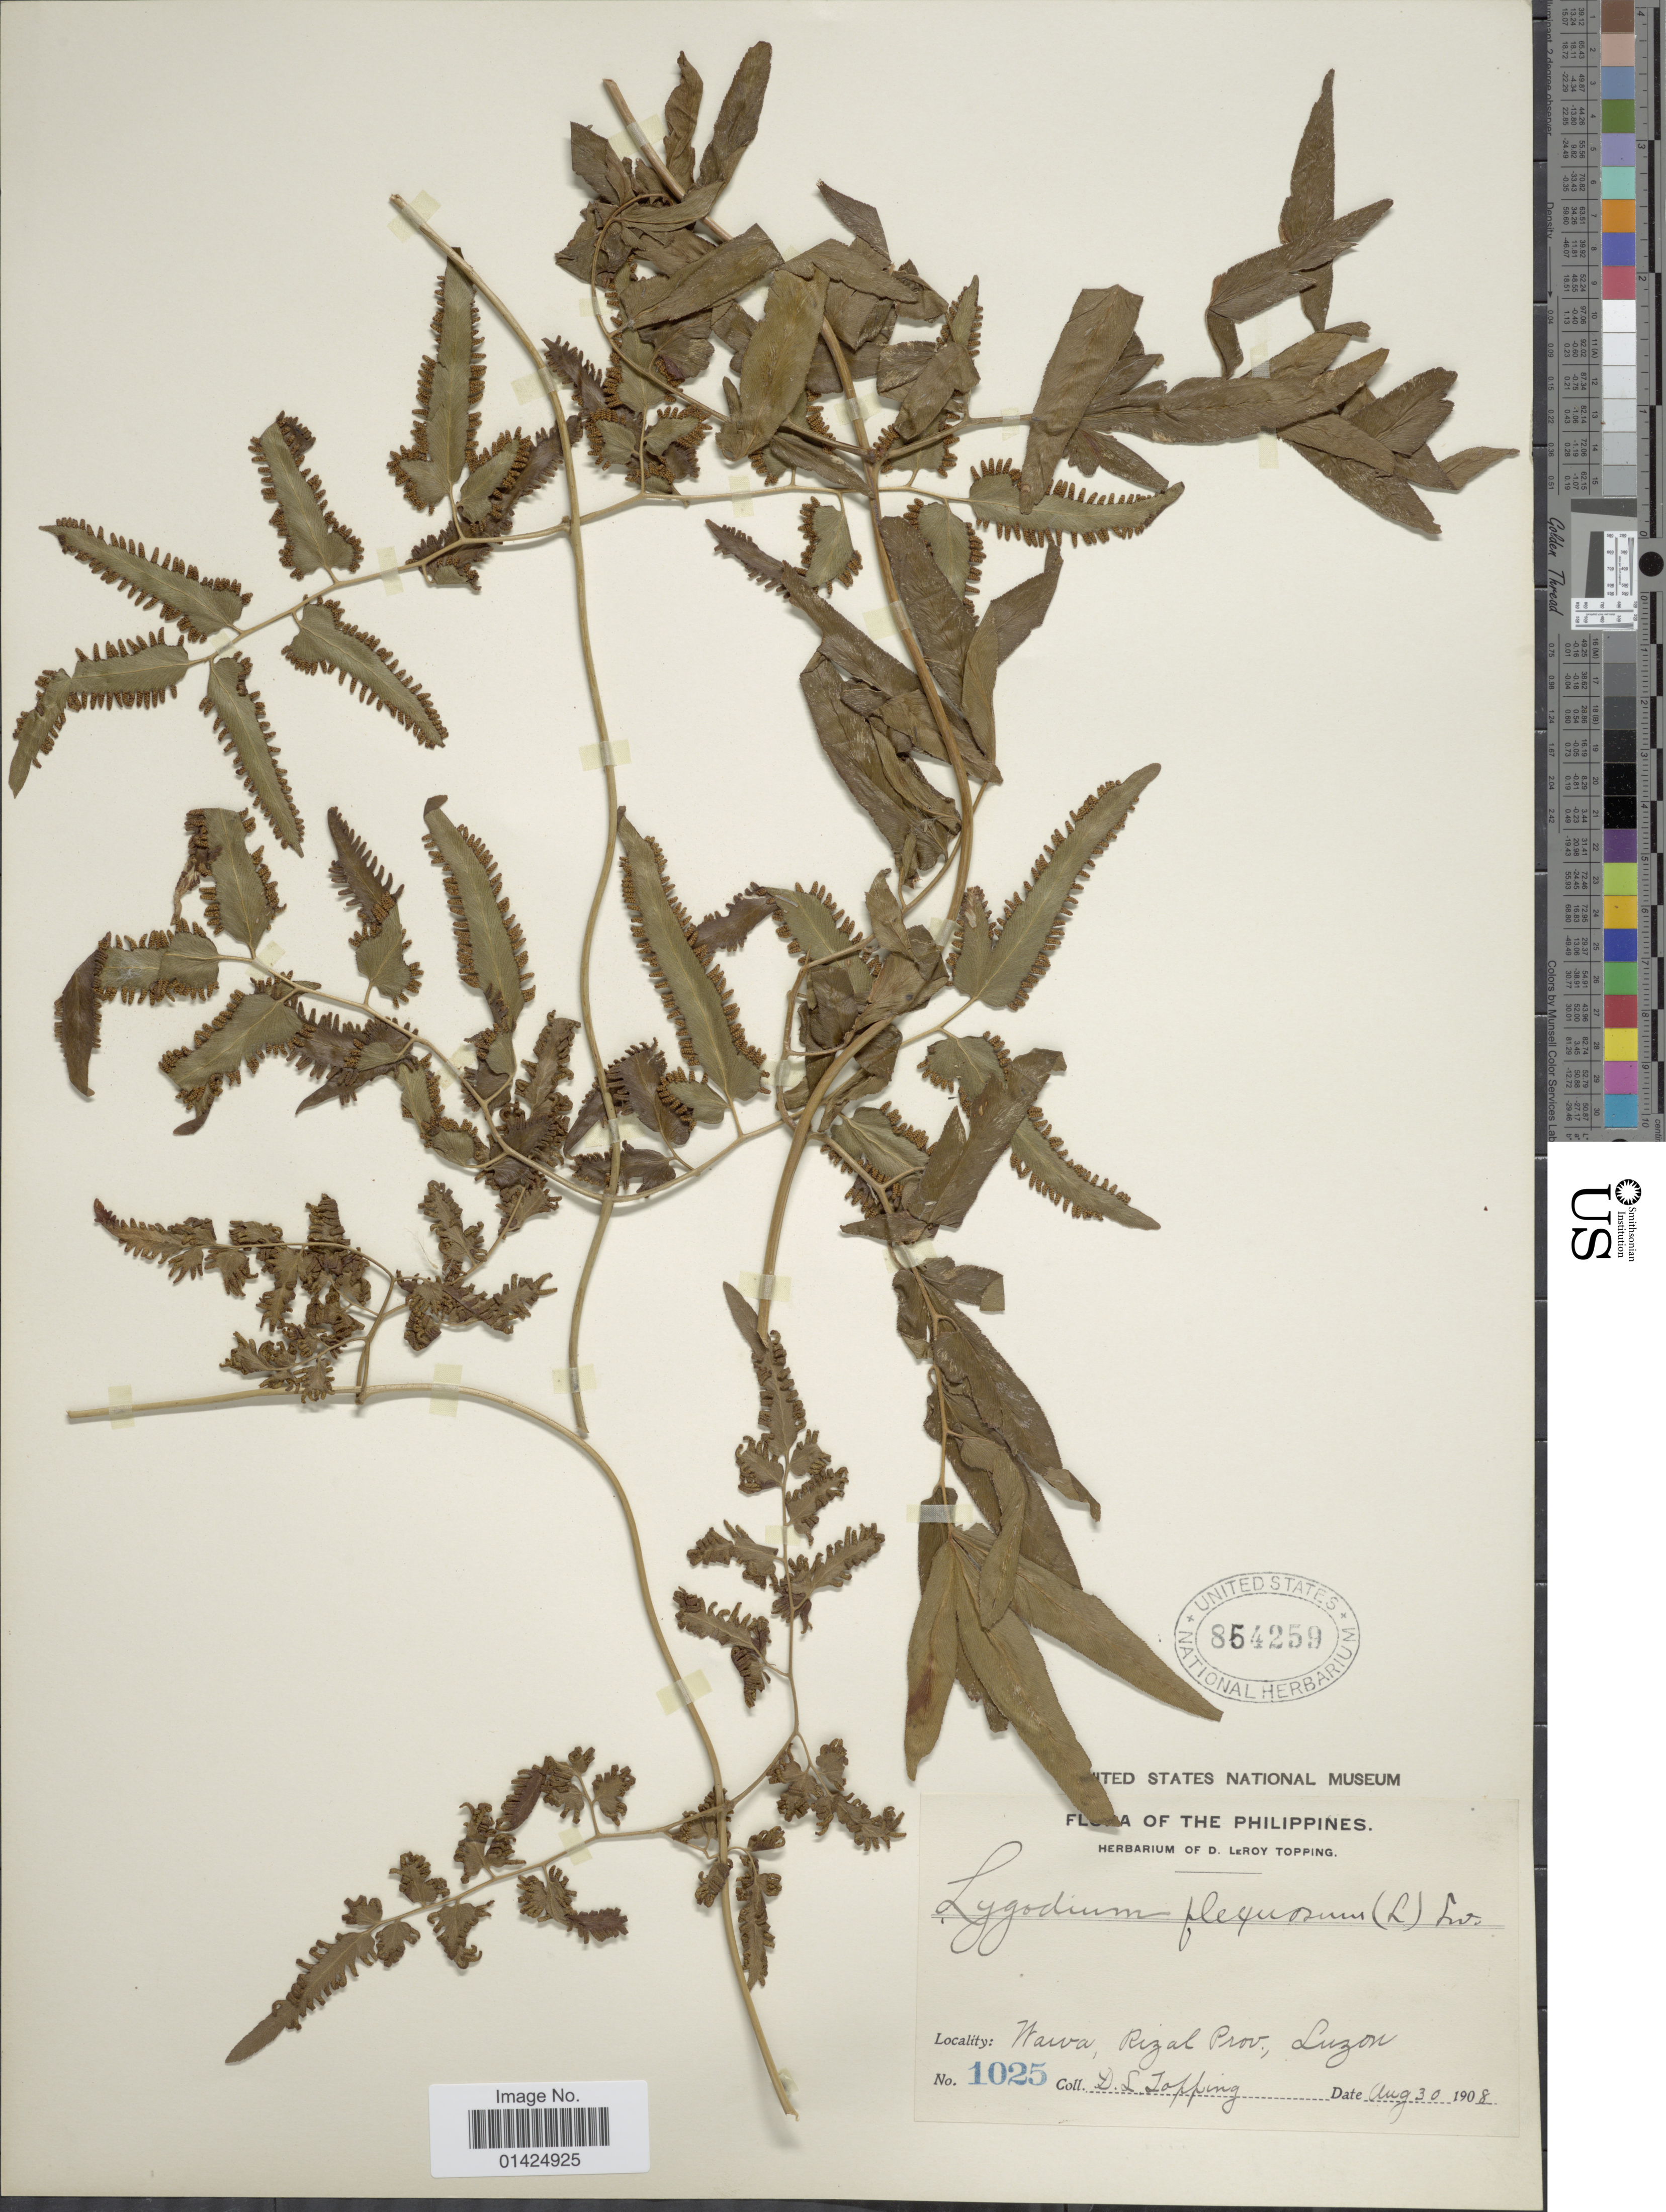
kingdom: Plantae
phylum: Tracheophyta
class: Polypodiopsida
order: Schizaeales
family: Lygodiaceae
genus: Lygodium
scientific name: Lygodium flexuosum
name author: Sw.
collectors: ex herb. D. LeRoy Topping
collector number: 1025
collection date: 1908-08-30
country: Philippines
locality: Narva, Rizal Prov. , Luzon.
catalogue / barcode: US 854259